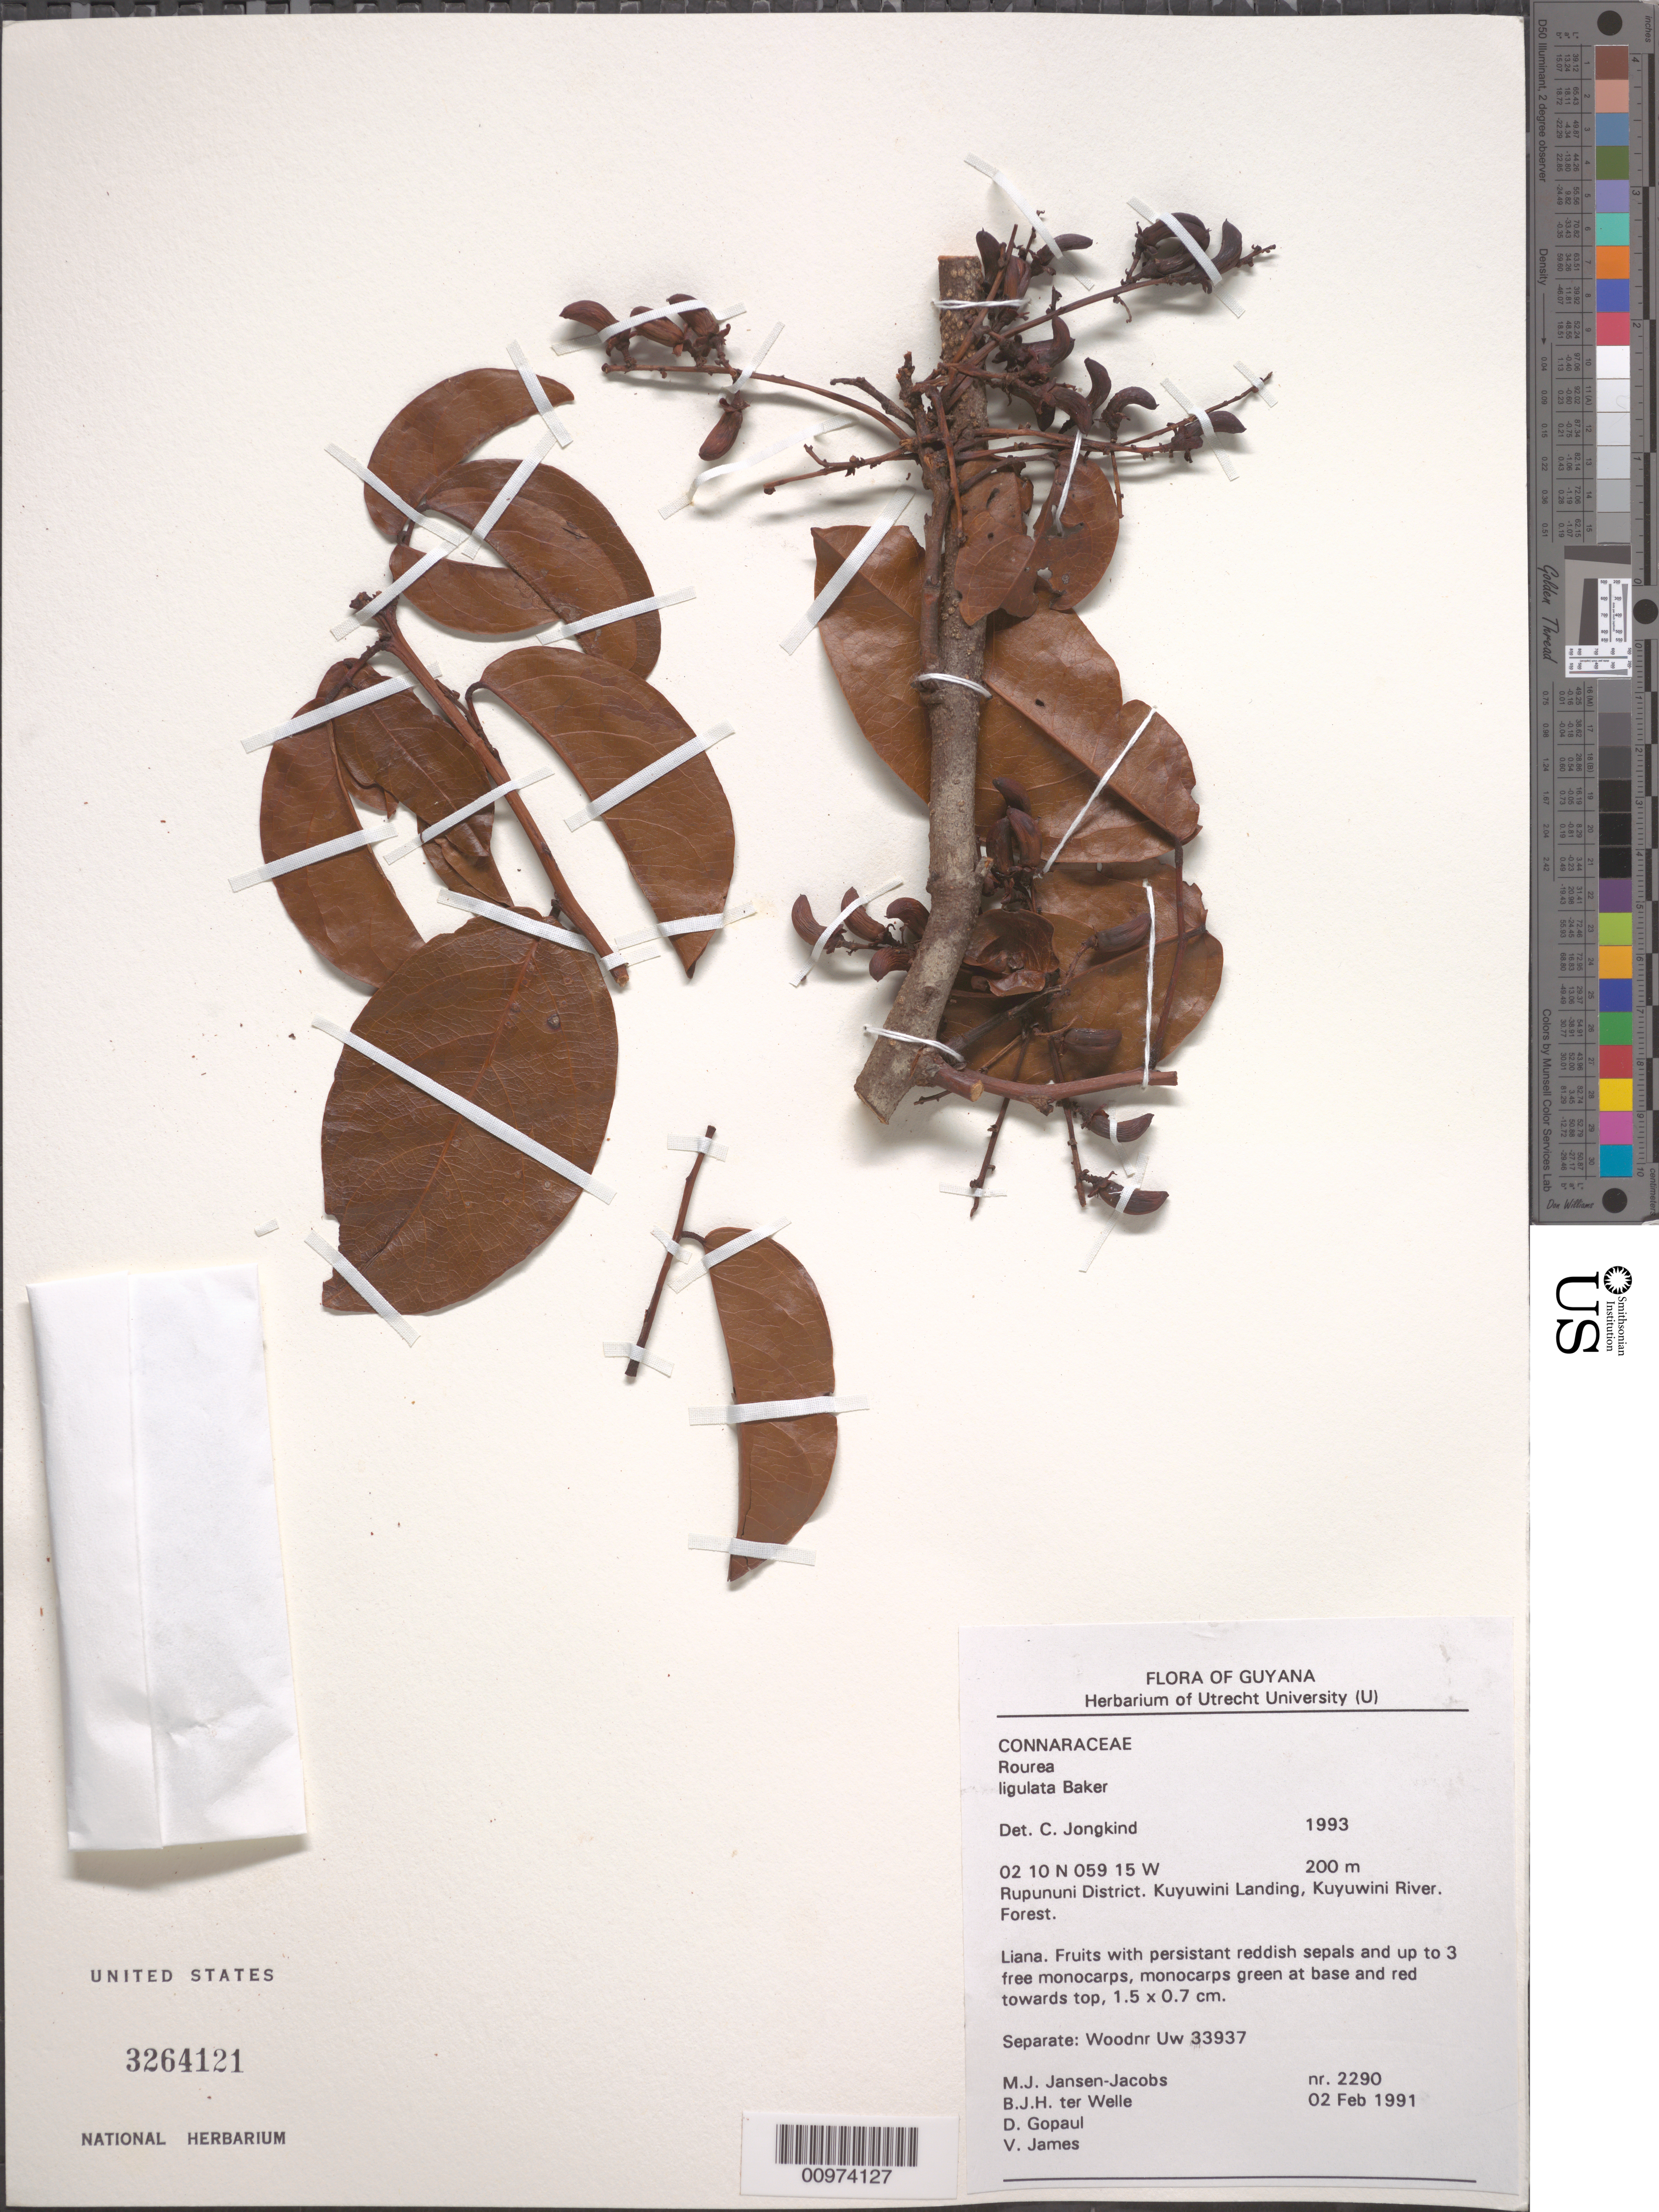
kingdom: Plantae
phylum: Tracheophyta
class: Magnoliopsida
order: Oxalidales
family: Connaraceae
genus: Rourea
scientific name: Rourea ligulata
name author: Baker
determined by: Jongkind, C. C. H.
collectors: M. J. Jansen-Jacobs, B. Welle, D. Gopaul & V. James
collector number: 2290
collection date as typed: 2-Feb-91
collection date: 1991-02-02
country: Guyana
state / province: U. Takutu-U. Essequibo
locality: Kuyuwini Landing, Kuyuwini River, Rupununi District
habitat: Forest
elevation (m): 200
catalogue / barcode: US 3264121